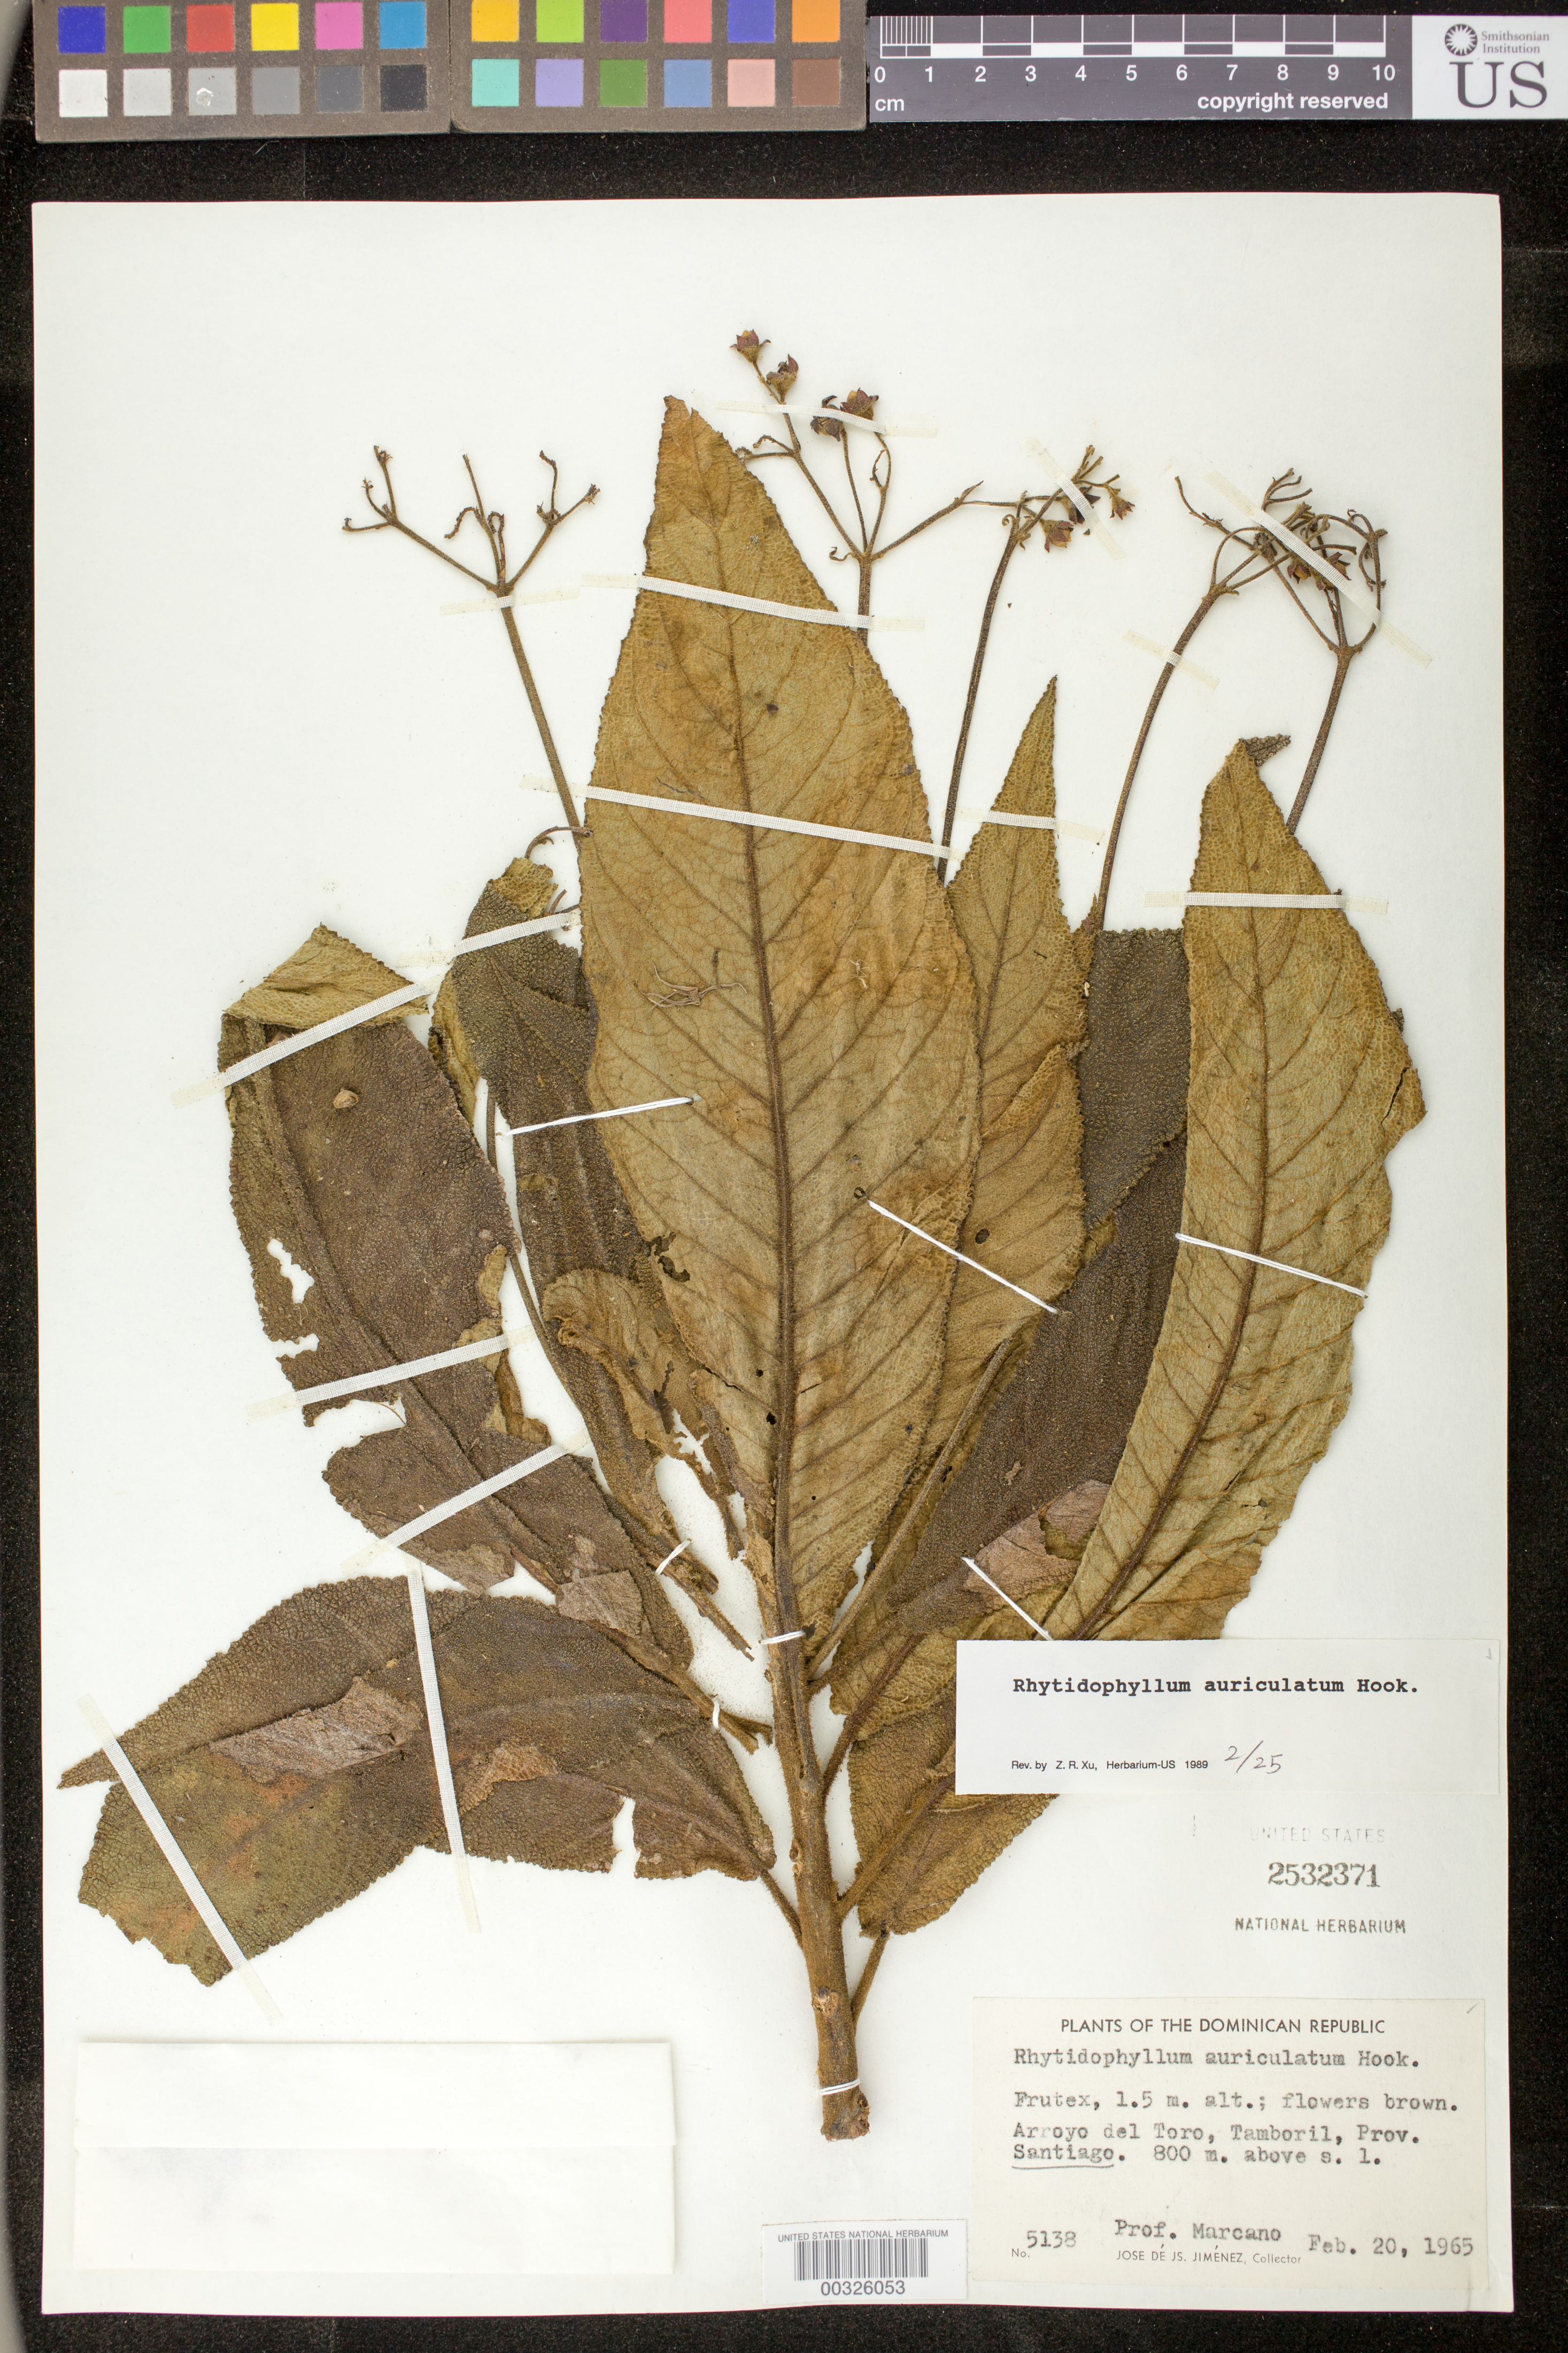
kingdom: Plantae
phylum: Tracheophyta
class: Magnoliopsida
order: Lamiales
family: Gesneriaceae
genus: Rhytidophyllum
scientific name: Rhytidophyllum auriculatum var. angustatum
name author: Urb.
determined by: Skog, Laurence E.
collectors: J. J. Jiménez Almonte & E. J. Marcano F.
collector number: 5138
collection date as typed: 20 Feb 1965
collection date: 1965-02-20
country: Dominican Republic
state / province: Santiago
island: Hispaniola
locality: Arroyo del Toro, Tamboril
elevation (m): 800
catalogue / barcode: US 2532371